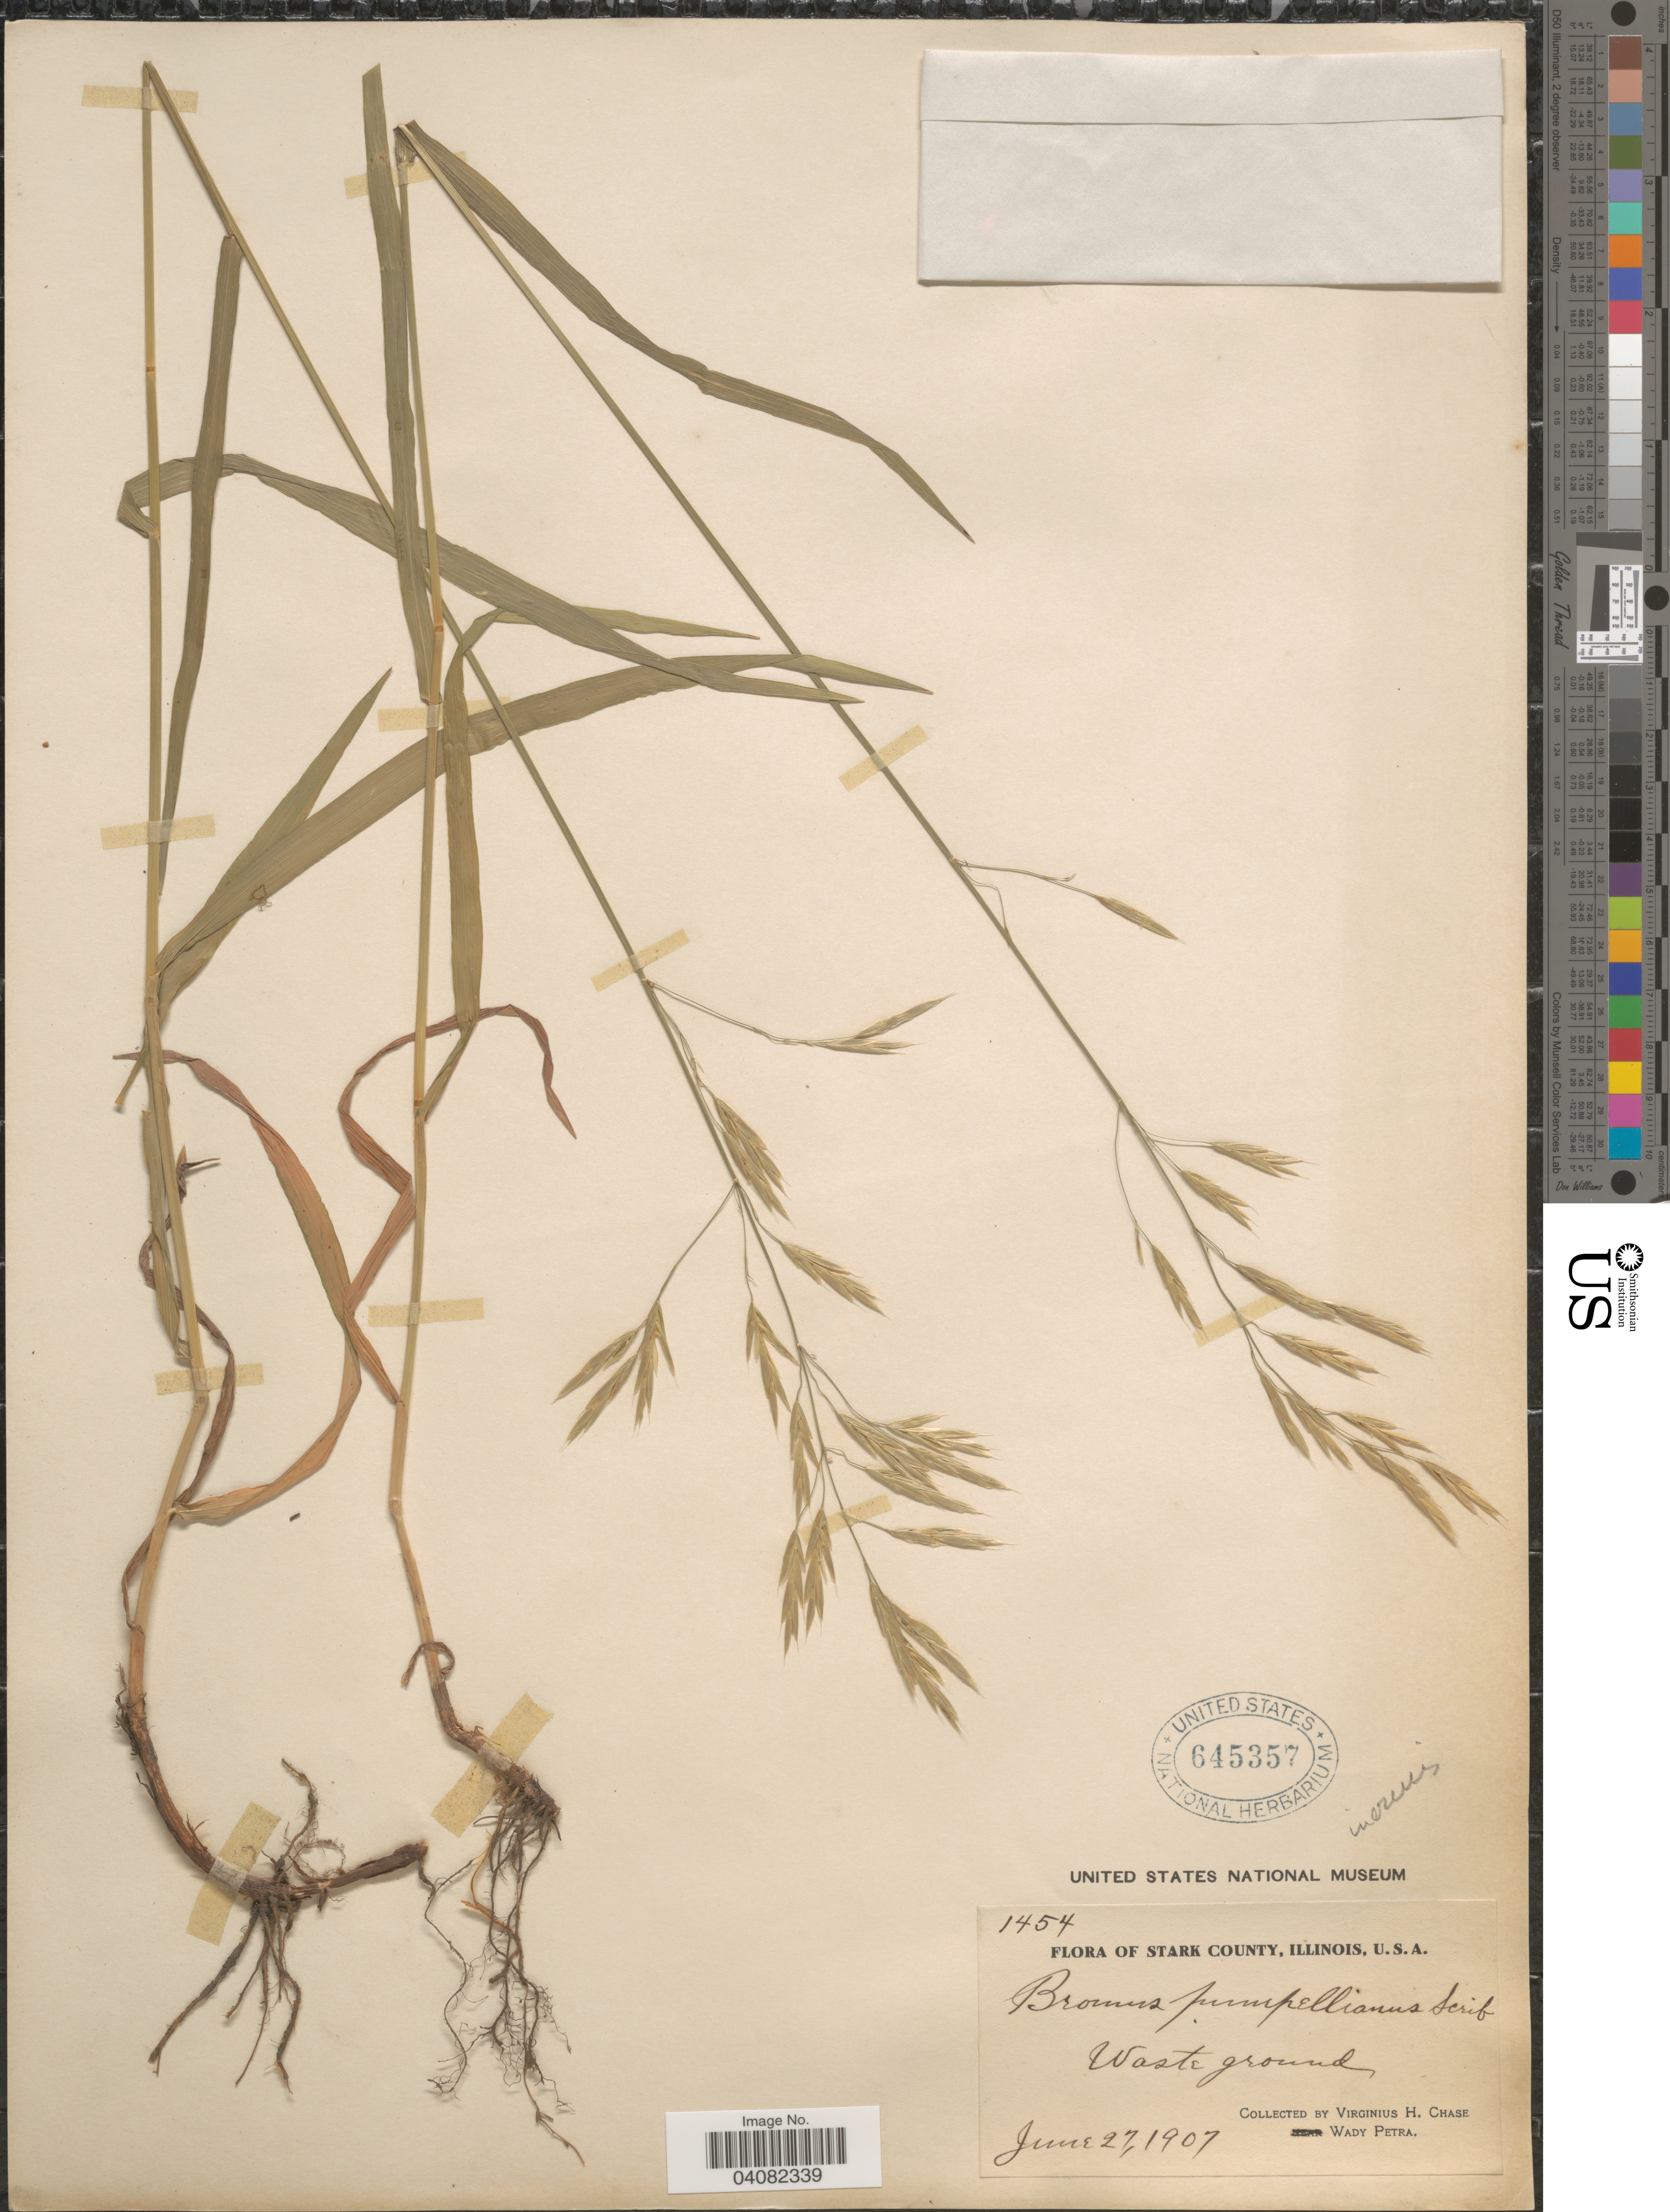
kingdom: Plantae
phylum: Tracheophyta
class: Liliopsida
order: Poales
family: Poaceae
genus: Bromus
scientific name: Bromus inermis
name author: Leyss.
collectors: V. H. Chase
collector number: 1454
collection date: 1907-06-27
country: United States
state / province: Illinois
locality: Stark County. Waste ground. Wady Petra [unsure placement].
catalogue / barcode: US 645357